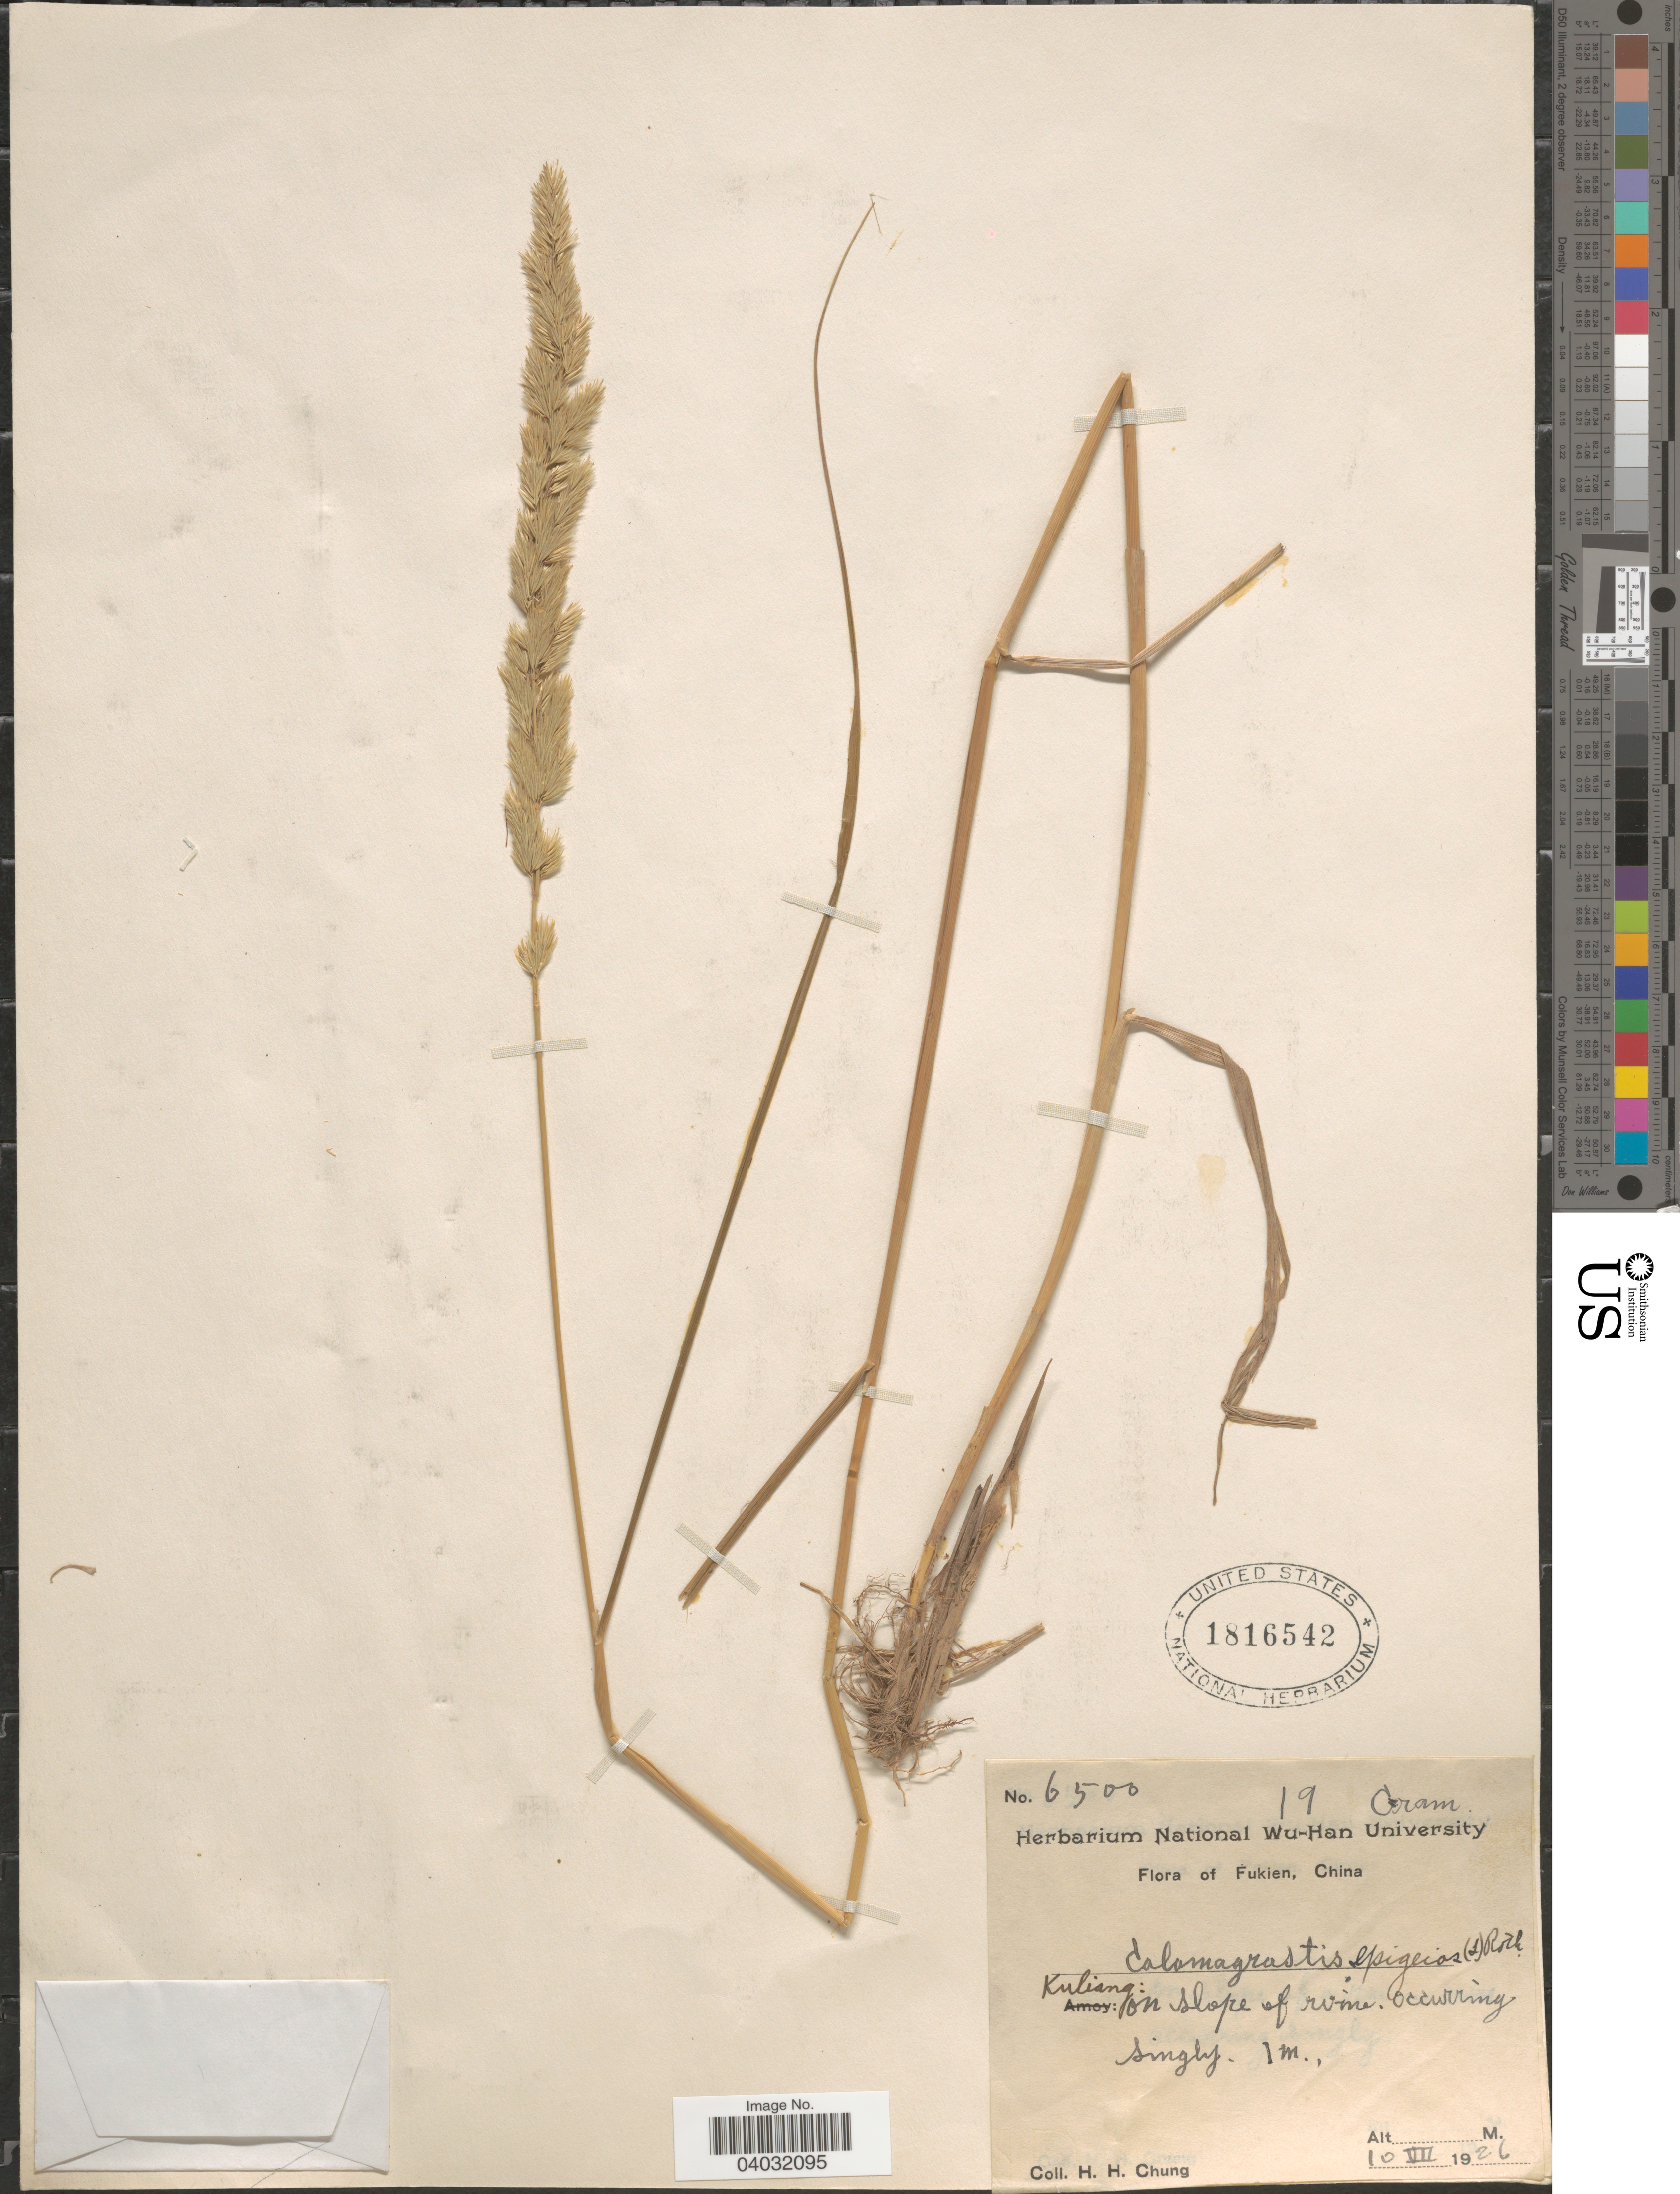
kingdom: Plantae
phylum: Tracheophyta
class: Liliopsida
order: Poales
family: Poaceae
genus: Calamagrostis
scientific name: Calamagrostis epigeios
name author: (L.) Roth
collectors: H. Chung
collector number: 6500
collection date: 1926-07-10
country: China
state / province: Fujian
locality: Fukien. Kuliang: on slope of ravine.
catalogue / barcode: US 1816542